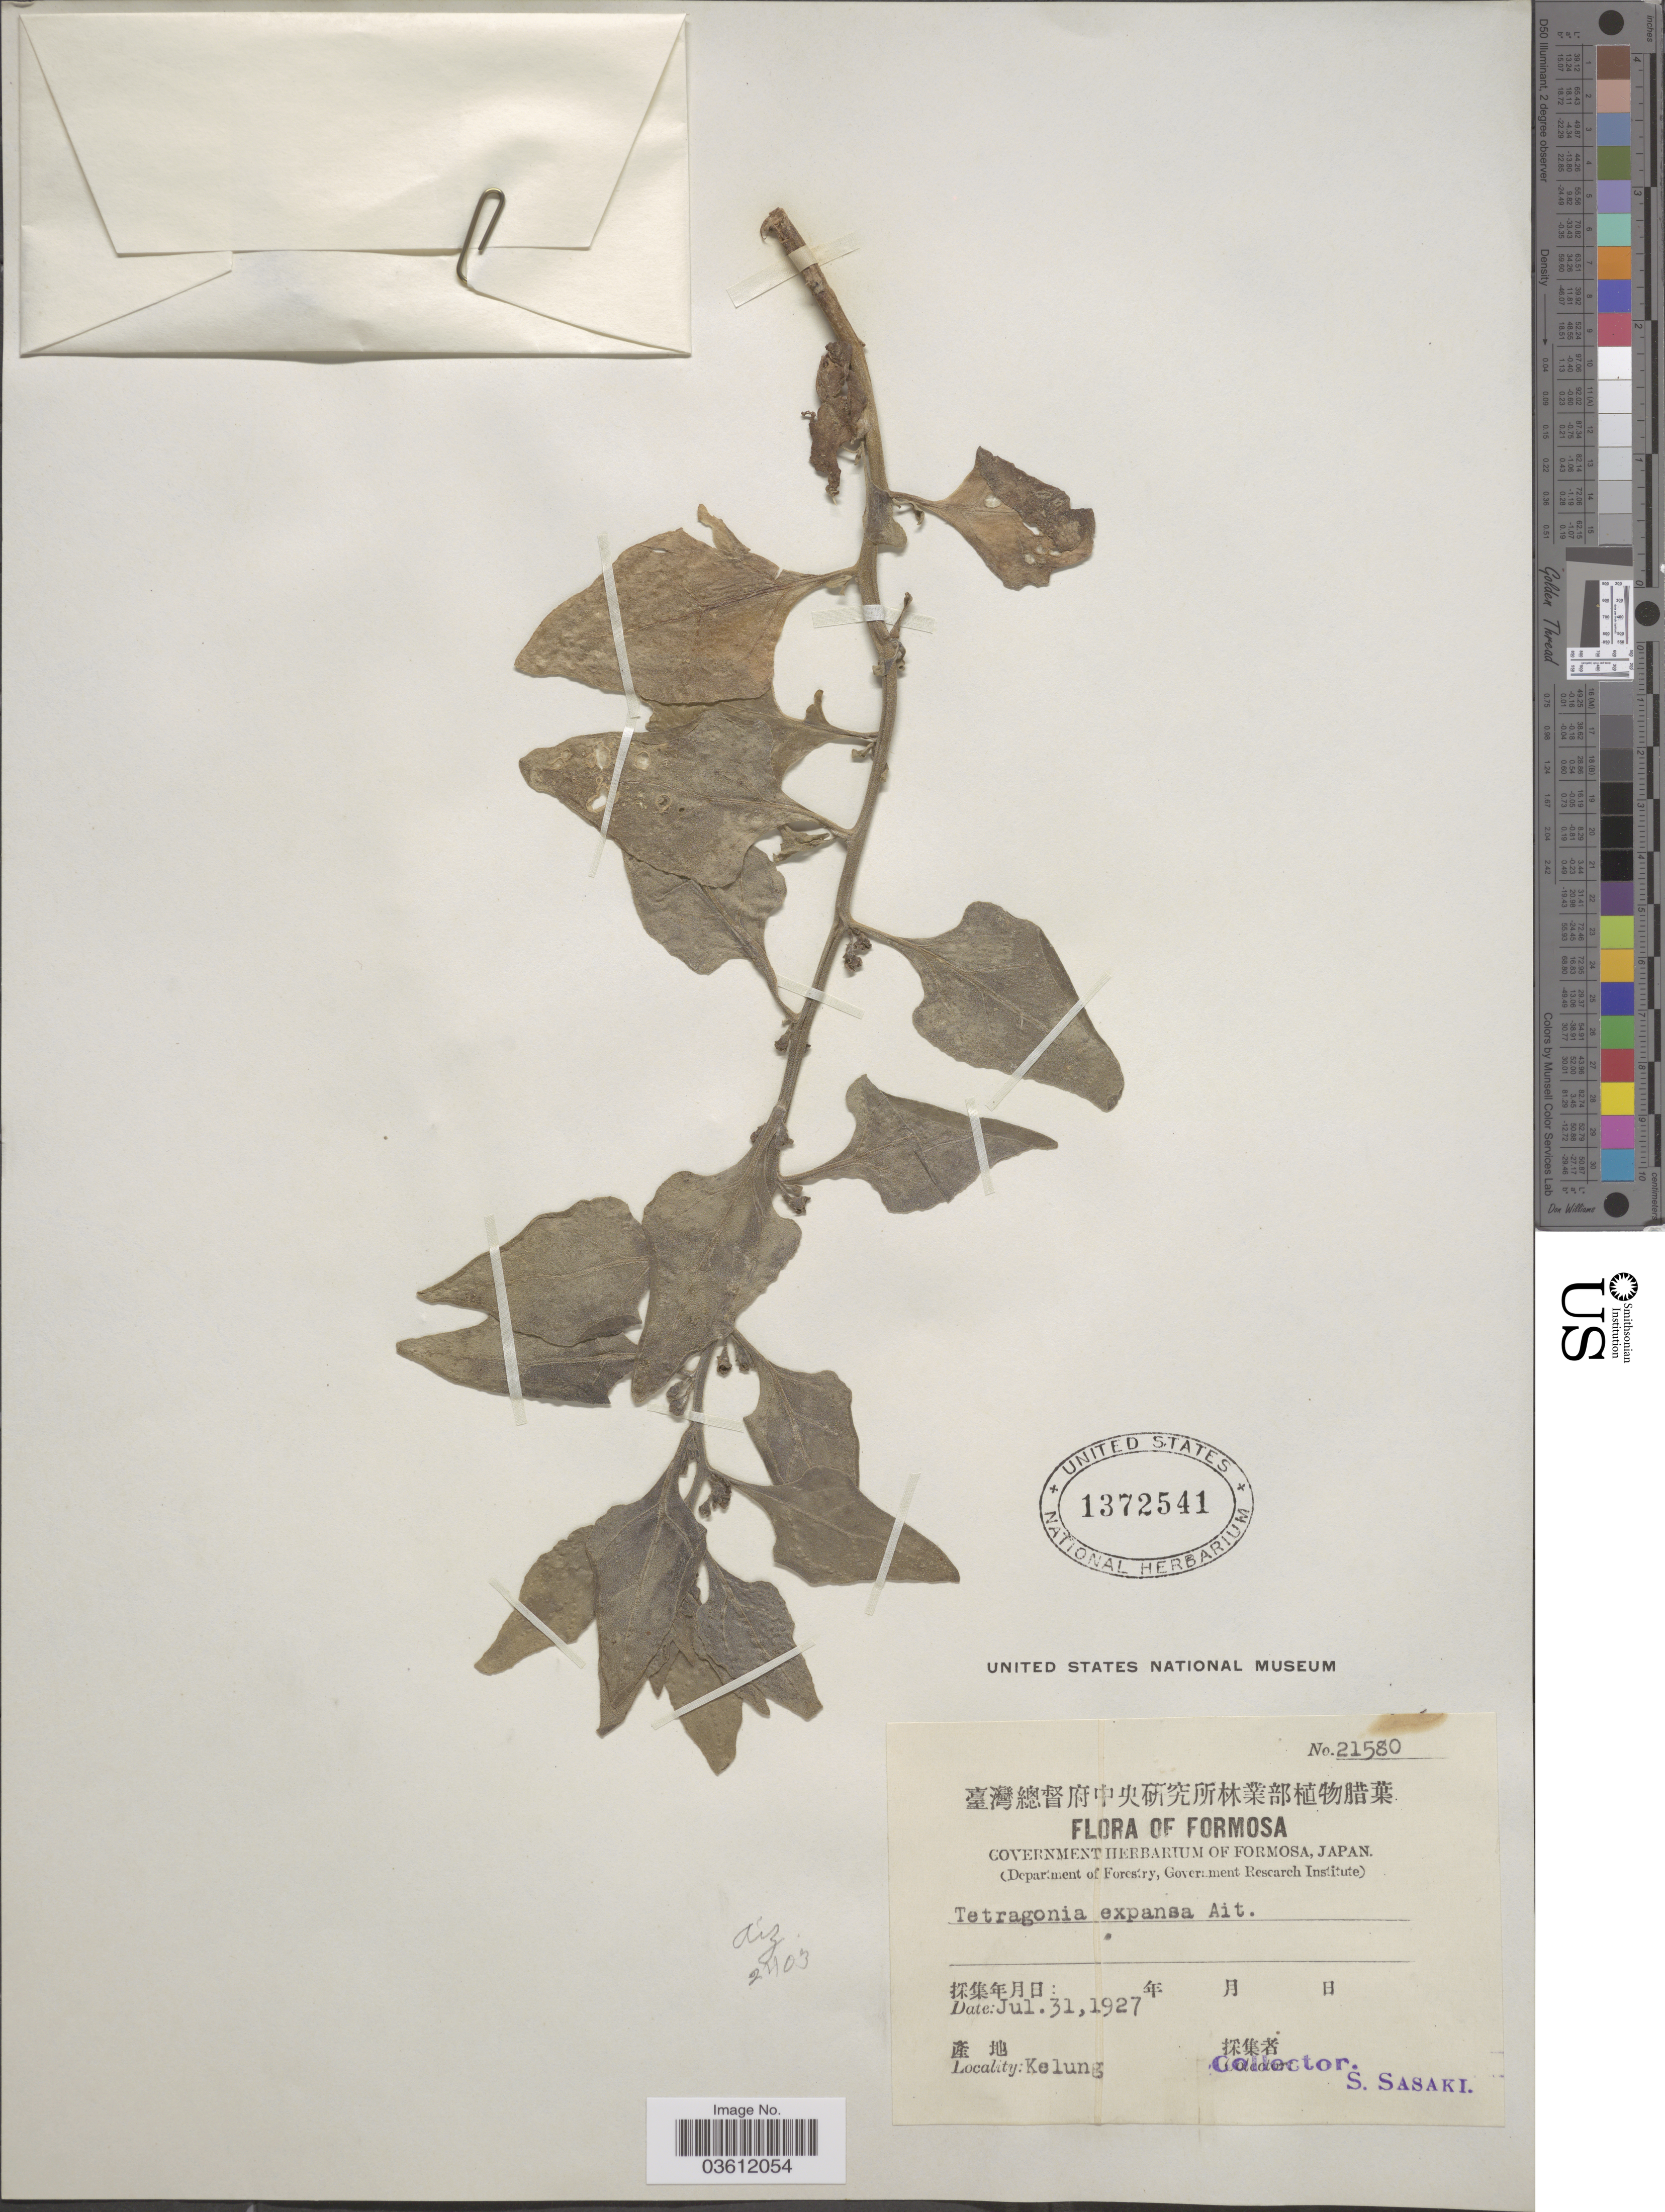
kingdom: Plantae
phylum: Tracheophyta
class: Magnoliopsida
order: Caryophyllales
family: Aizoaceae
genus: Tetragonia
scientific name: Tetragonia expansa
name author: Murr.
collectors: S. Sasaki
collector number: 21580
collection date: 1927-07-31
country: Taiwan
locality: Formosa. Kelung.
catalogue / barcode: US 1372541